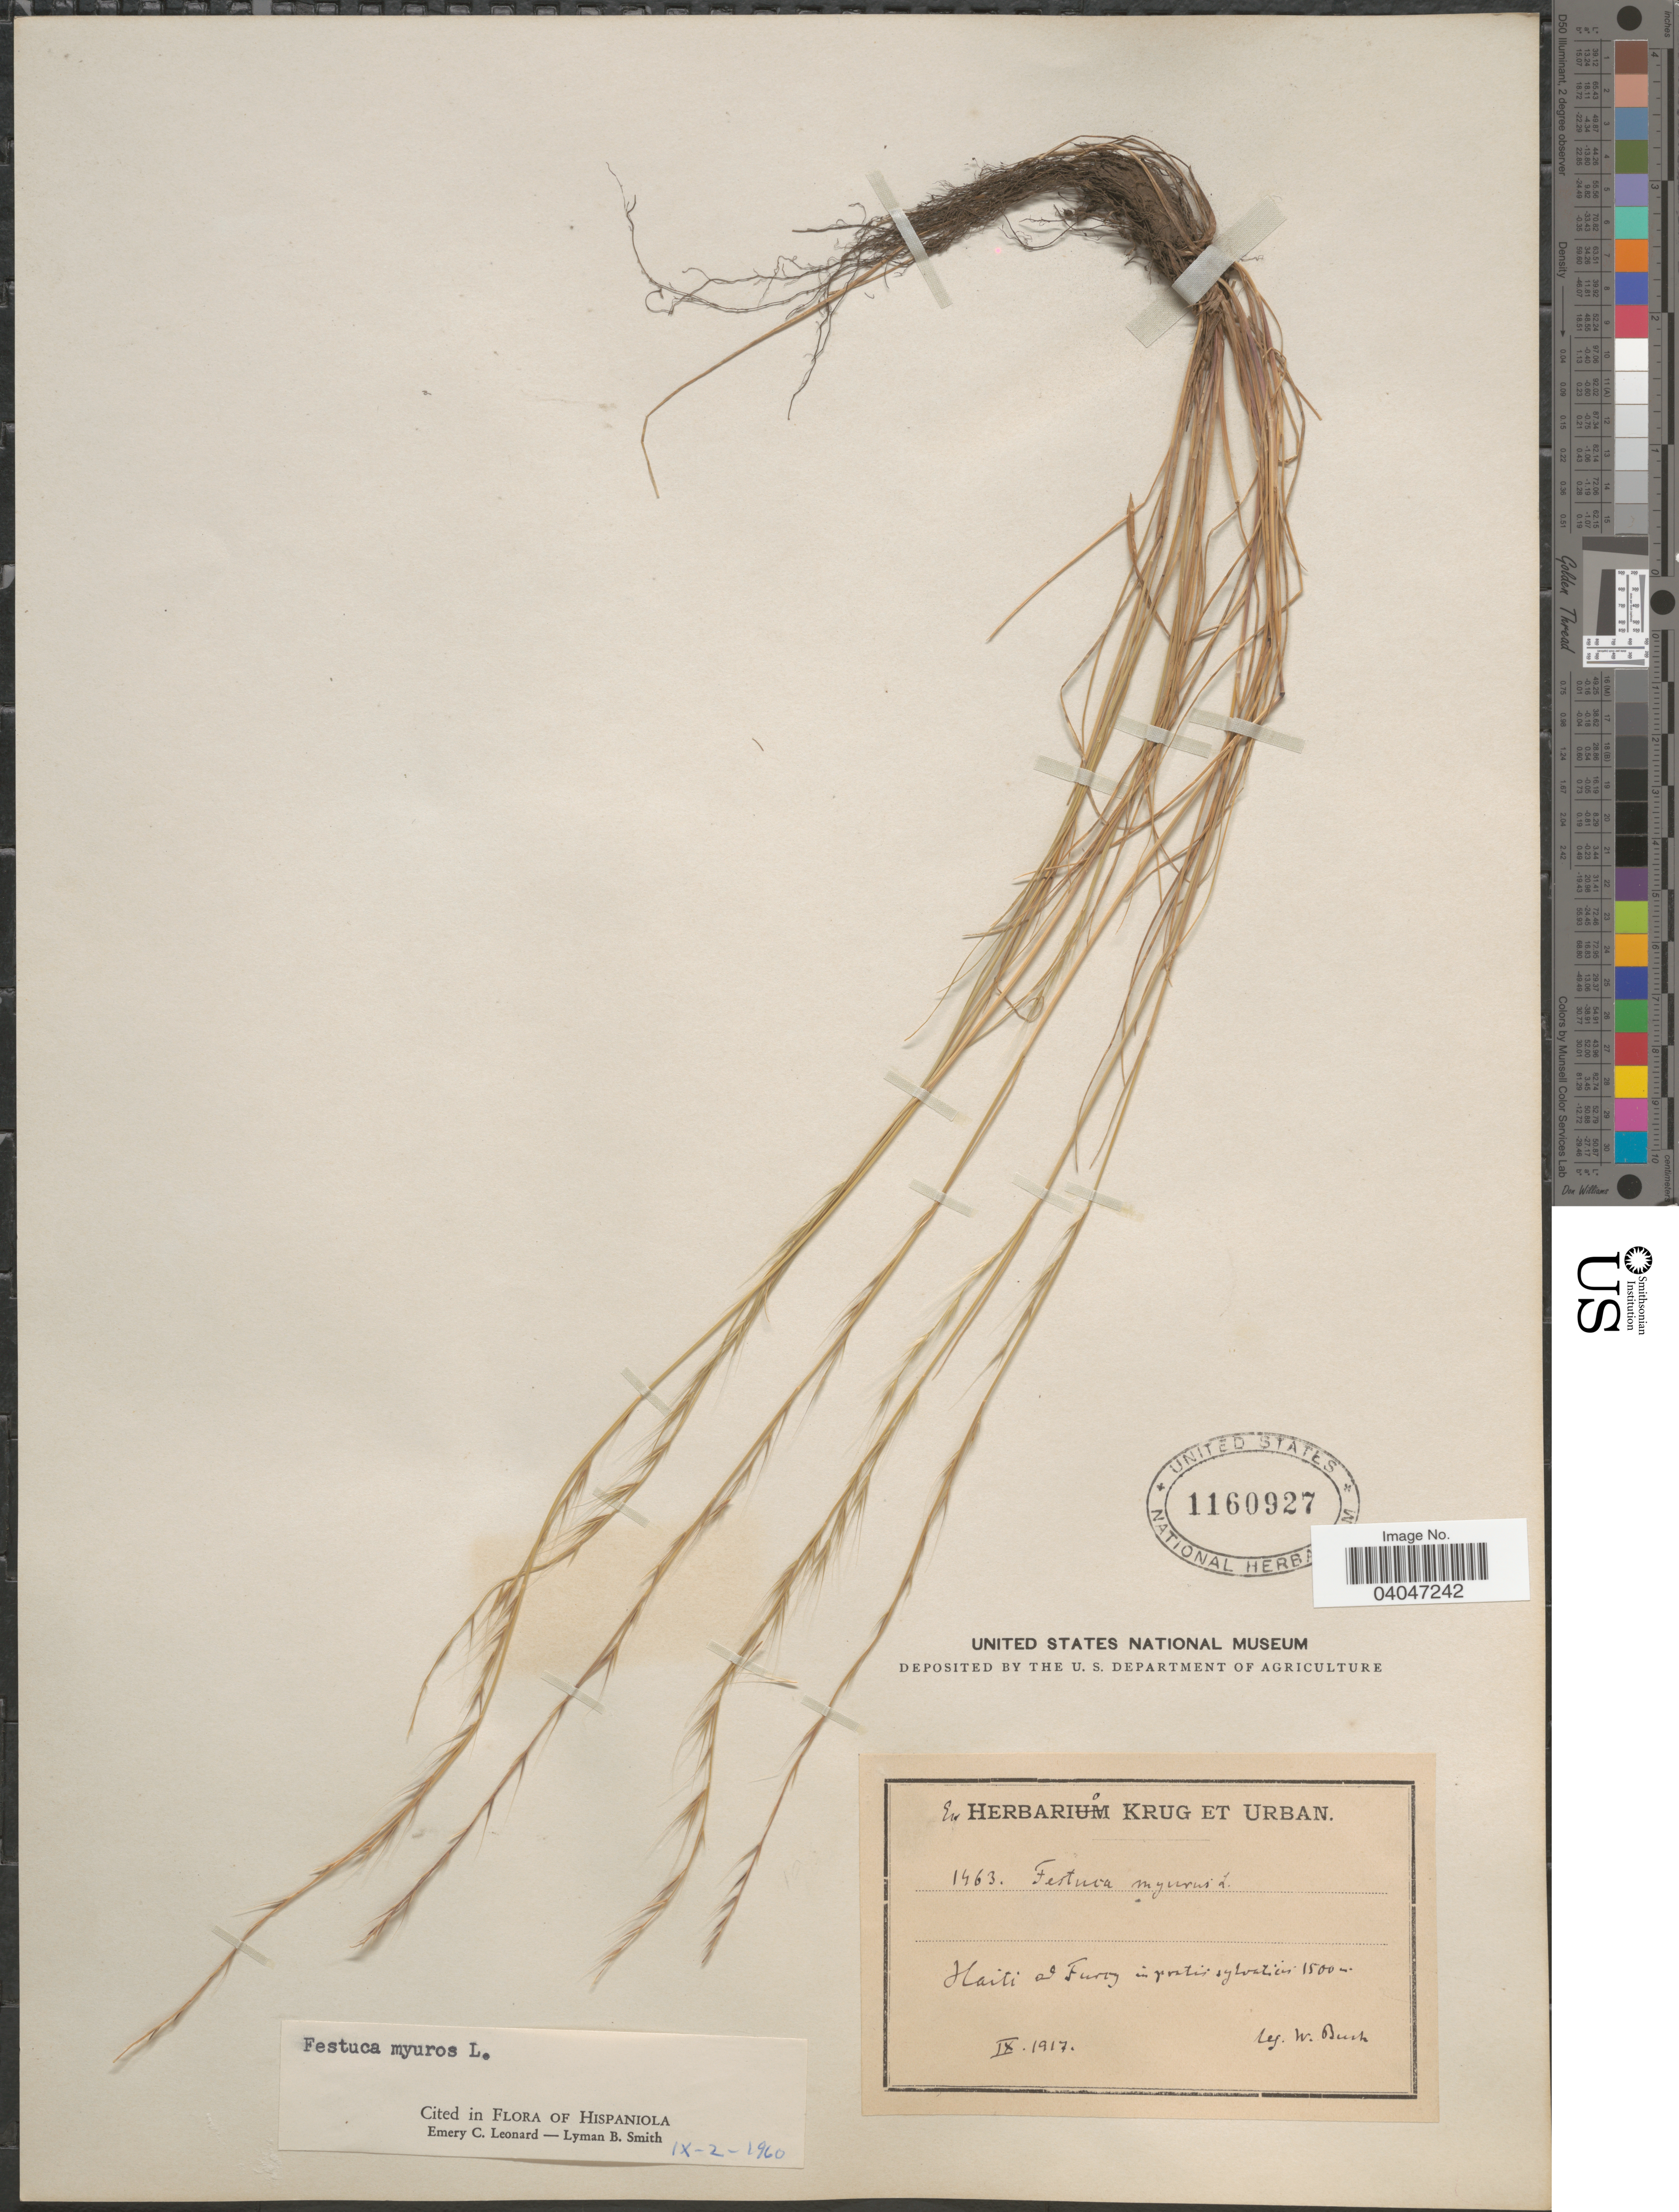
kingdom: Plantae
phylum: Tracheophyta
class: Liliopsida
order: Poales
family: Poaceae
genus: Festuca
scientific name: Festuca myuros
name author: L.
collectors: W. Bush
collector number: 1463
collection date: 1917-09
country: Haiti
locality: Ad Furcy in pratis sylvaticis.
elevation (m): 1500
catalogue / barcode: US 1160927